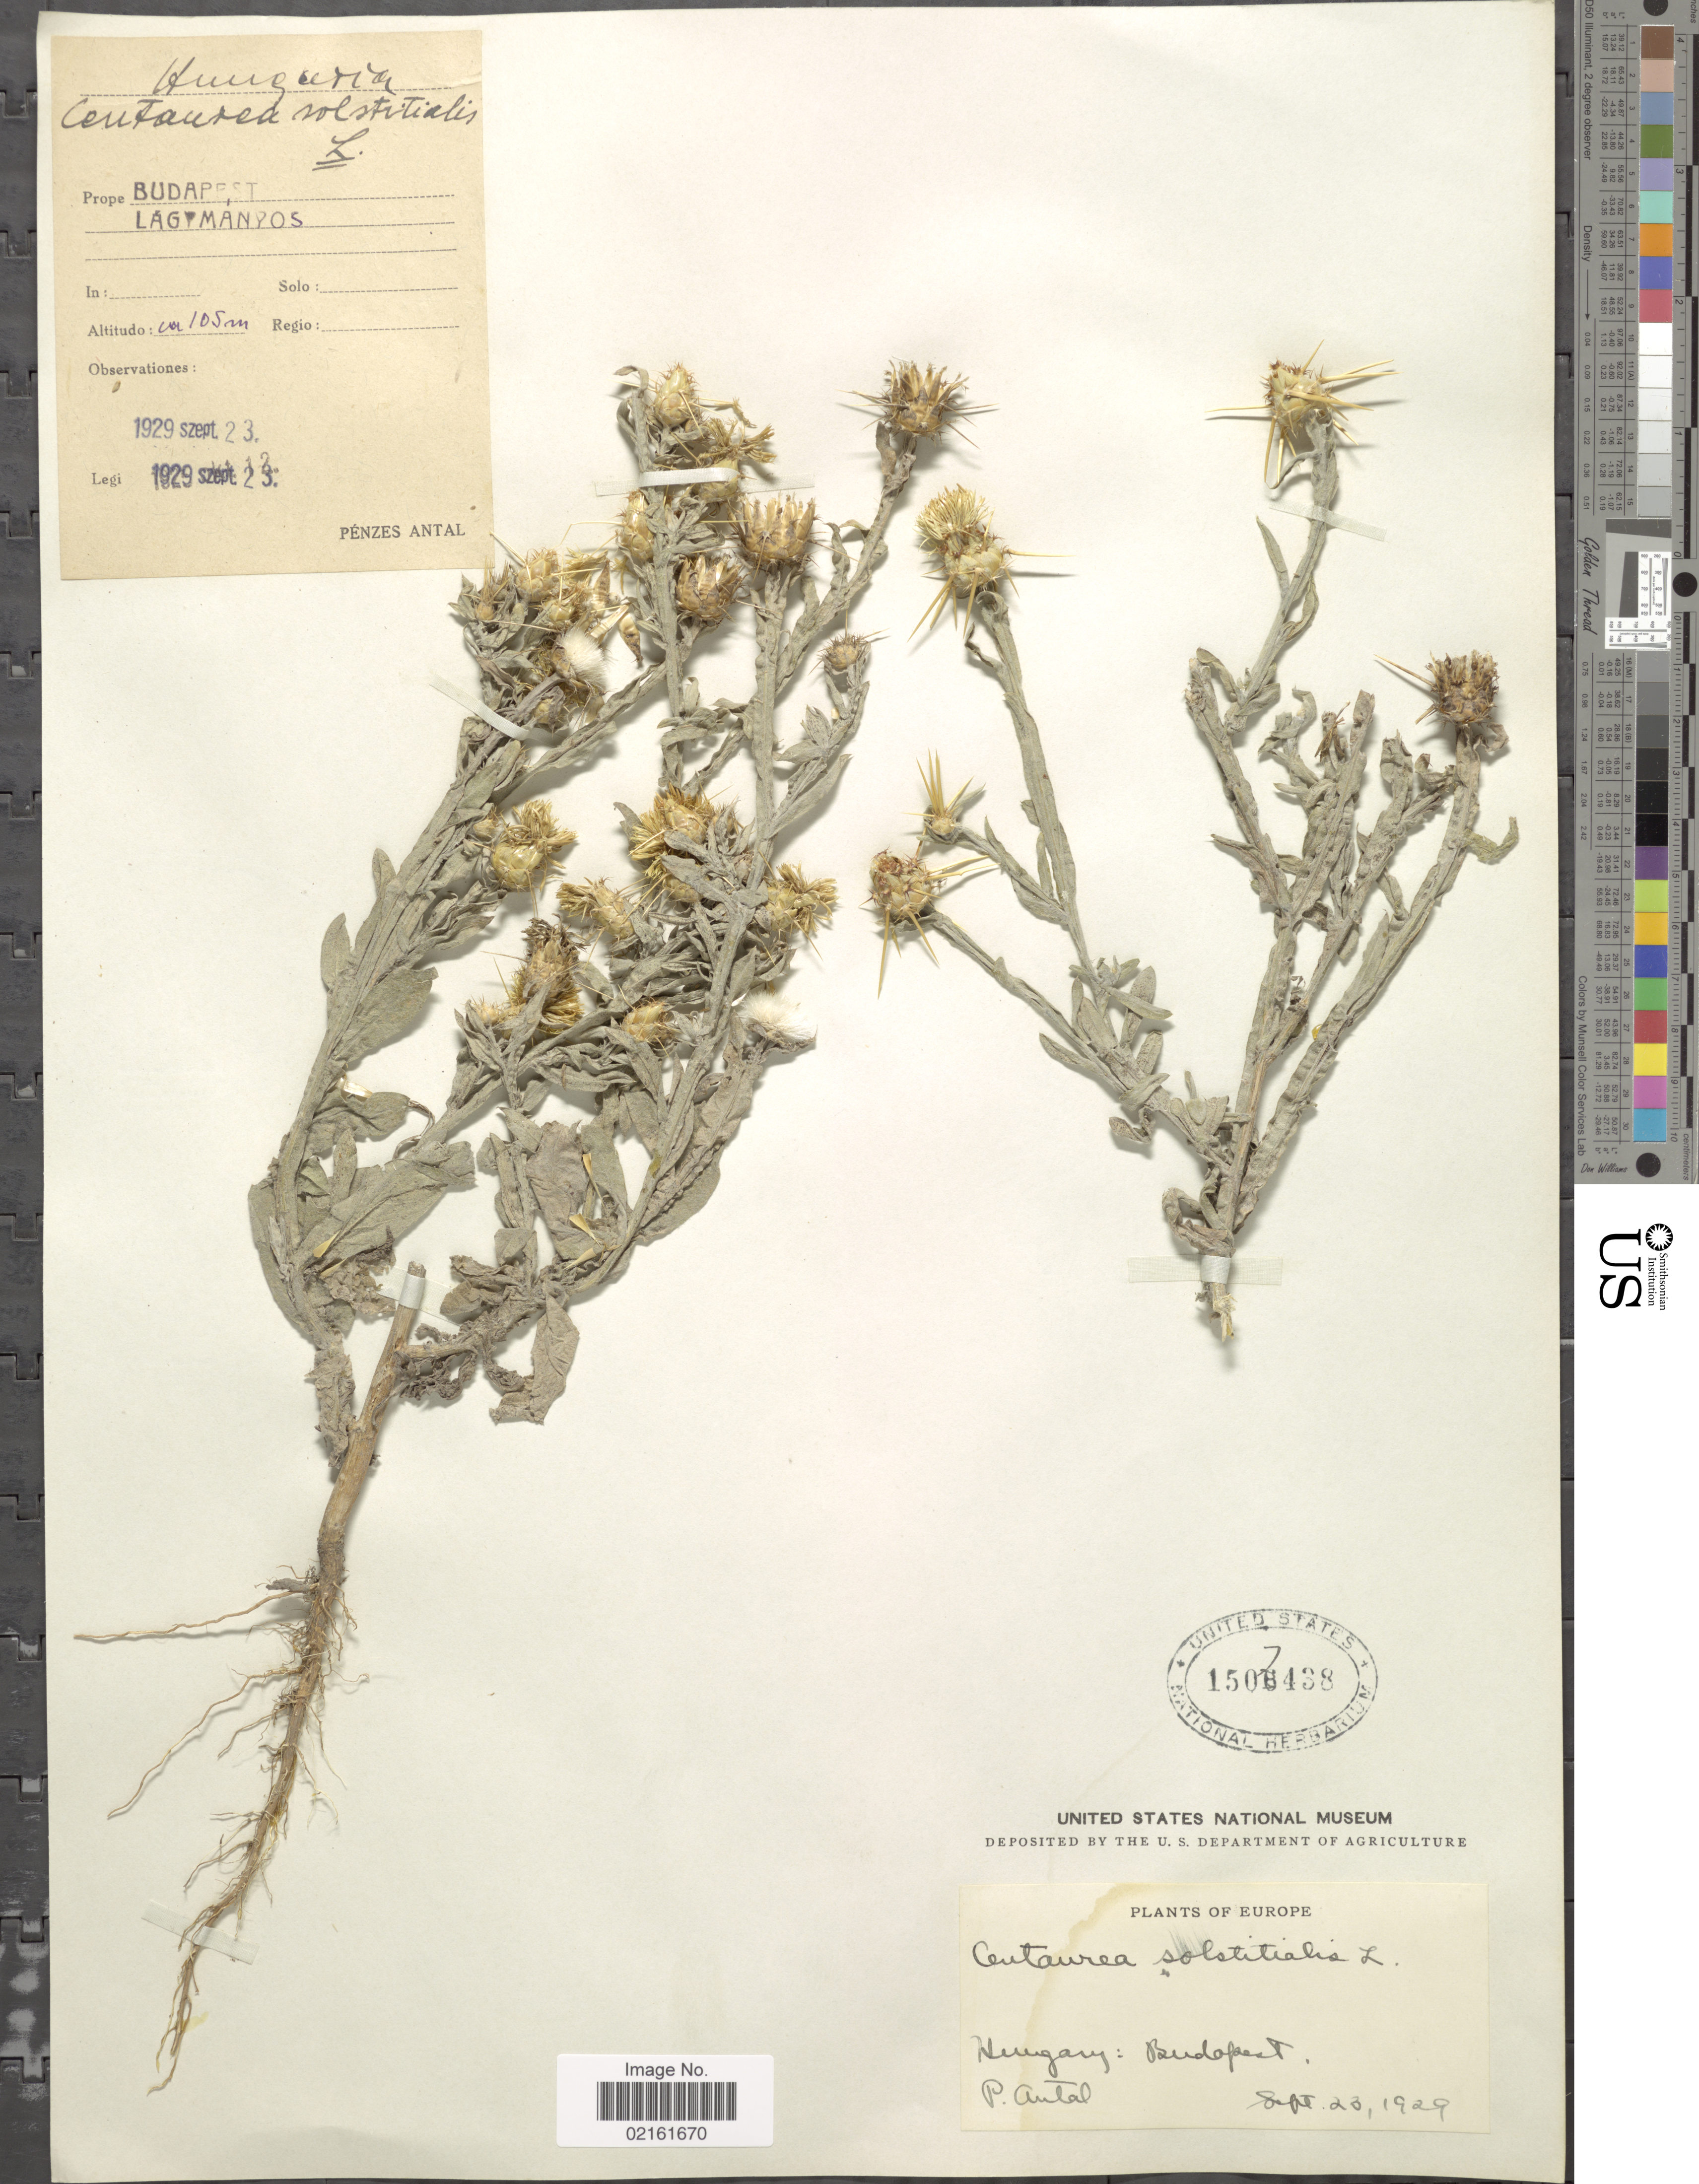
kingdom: Plantae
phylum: Tracheophyta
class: Magnoliopsida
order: Asterales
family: Asteraceae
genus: Centaurea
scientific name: Centaurea solstitialis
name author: L.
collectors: P. Antal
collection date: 1929-09-23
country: Hungary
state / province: Budapest, Capital District of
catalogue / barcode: US 1507438